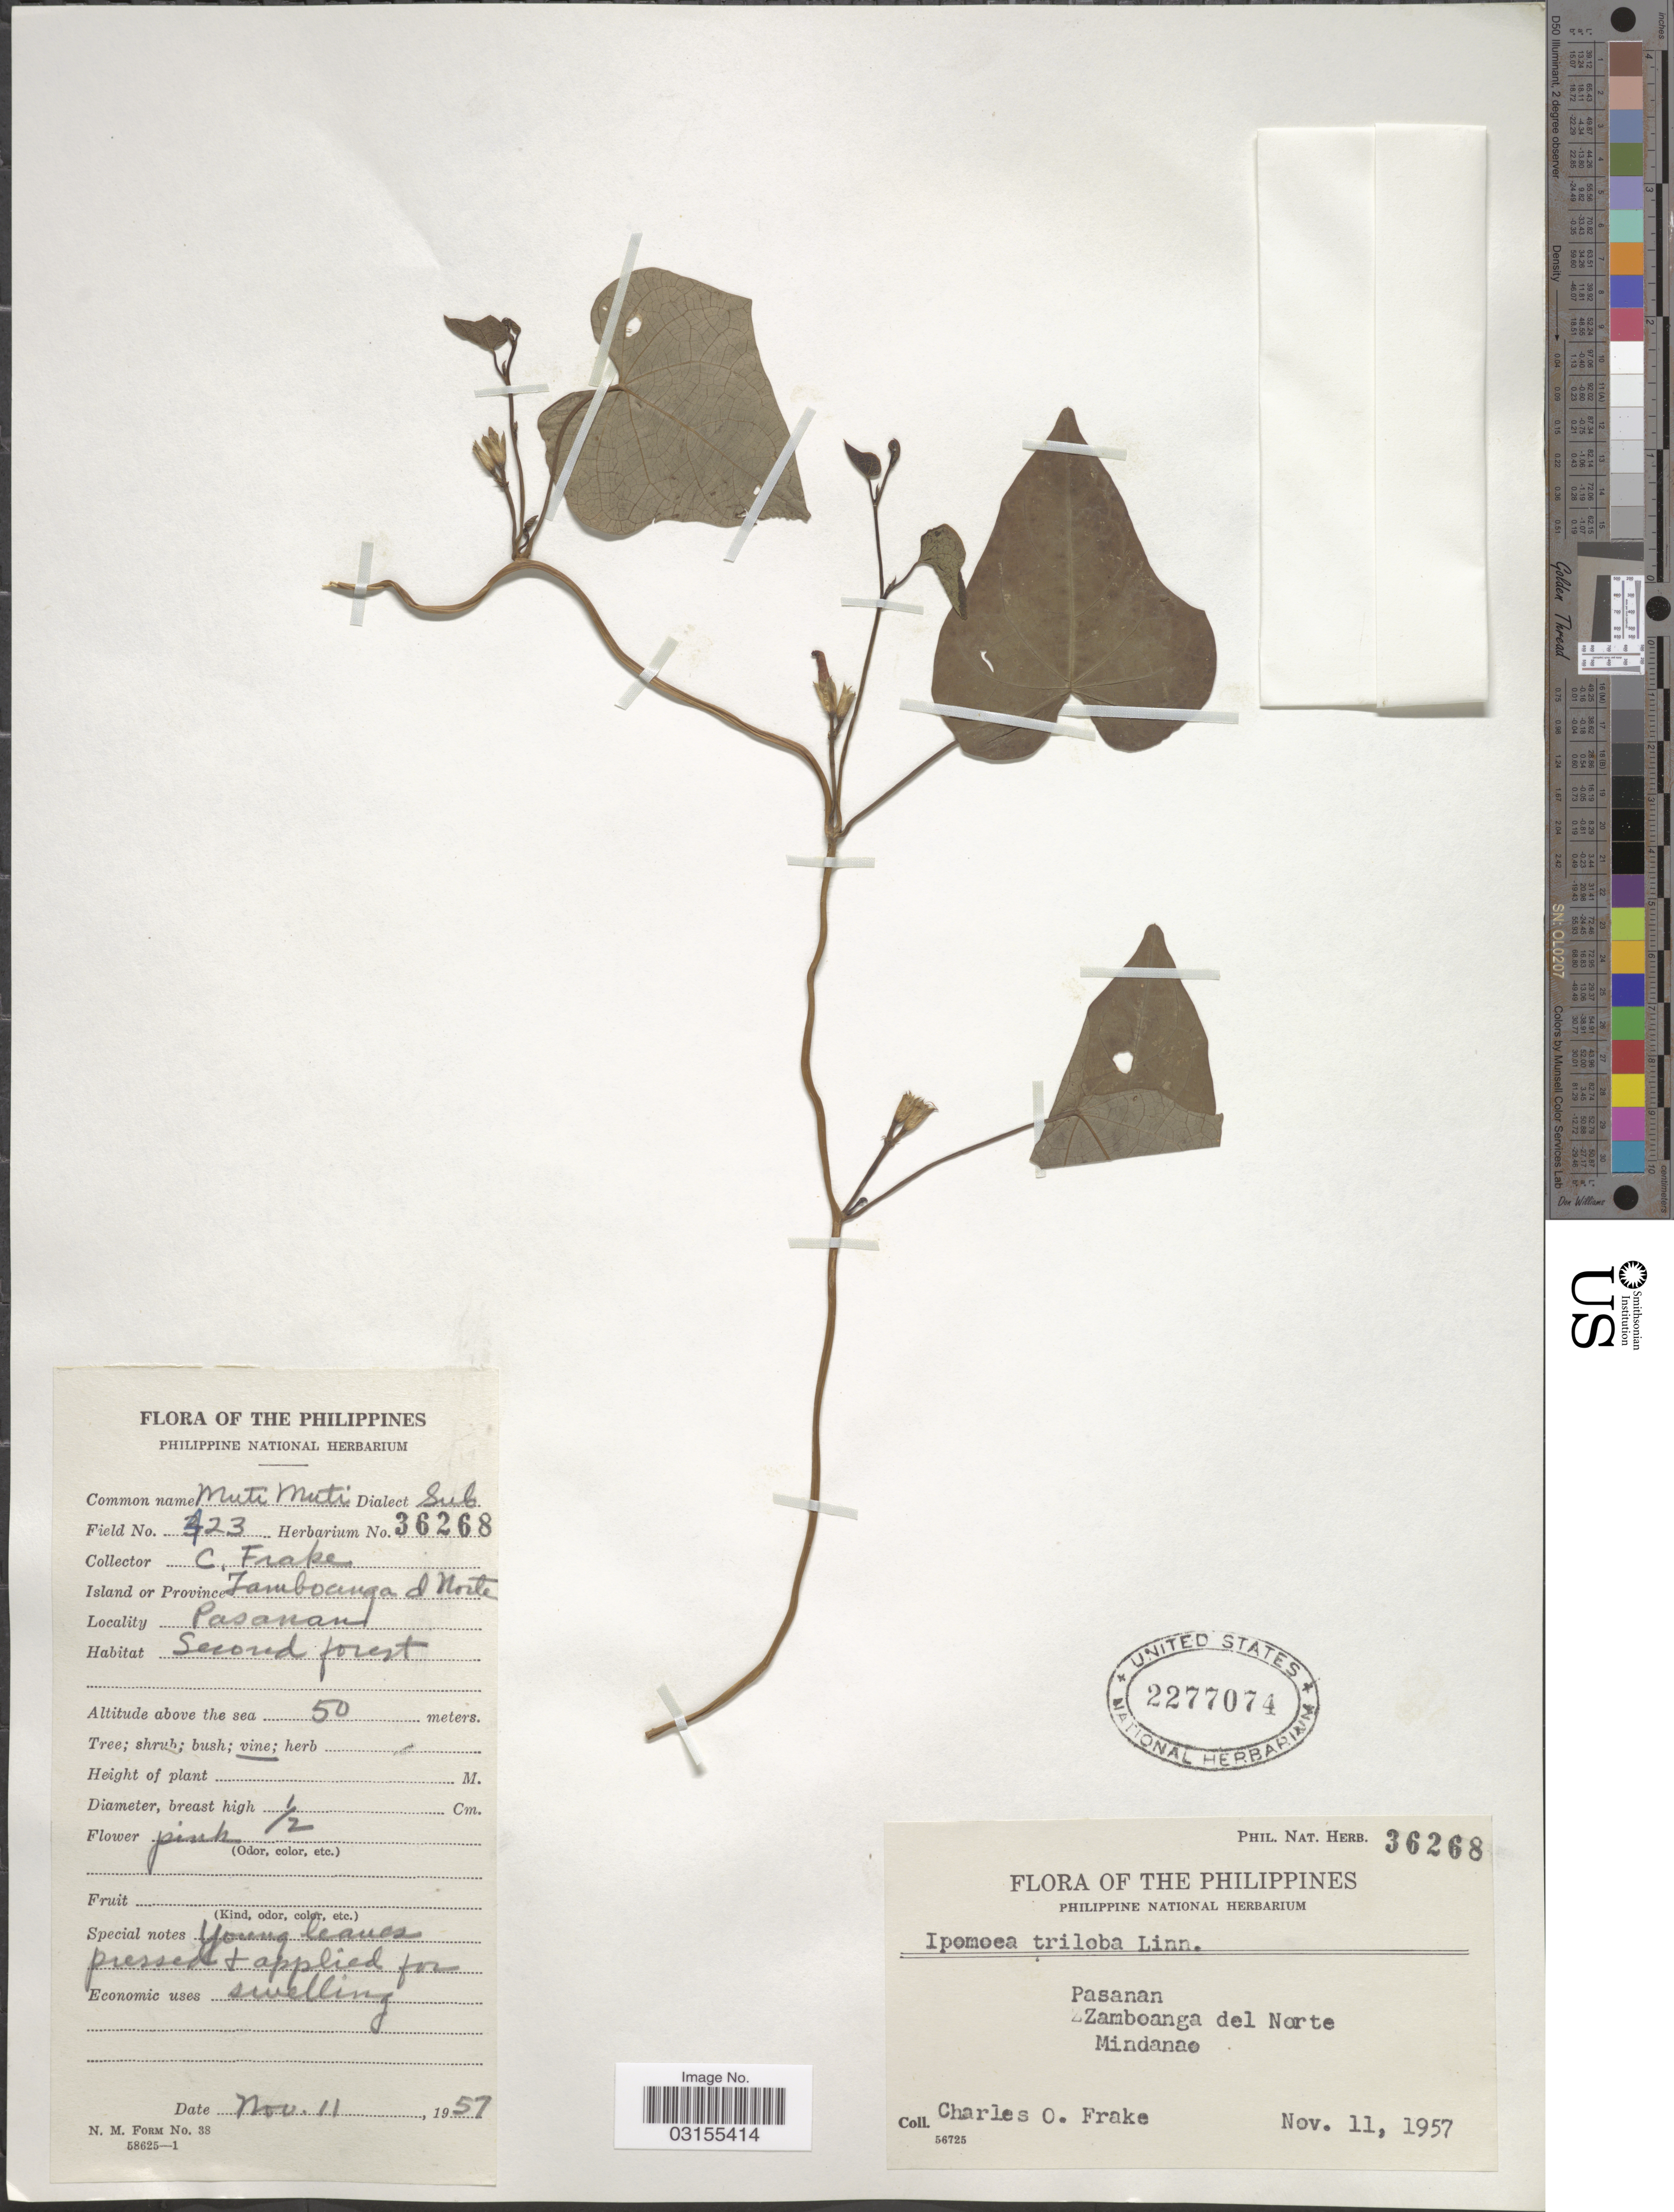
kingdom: Plantae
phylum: Tracheophyta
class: Magnoliopsida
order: Solanales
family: Convolvulaceae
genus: Ipomoea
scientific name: Ipomoea triloba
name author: L.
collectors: C. O. Frake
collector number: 423/Phil. Nat. Herb. 36268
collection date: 1957-11-11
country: Philippines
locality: Island or Province Zamboanga d Norte, Pasanan. Mindanao.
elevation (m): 50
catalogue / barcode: US 2277074